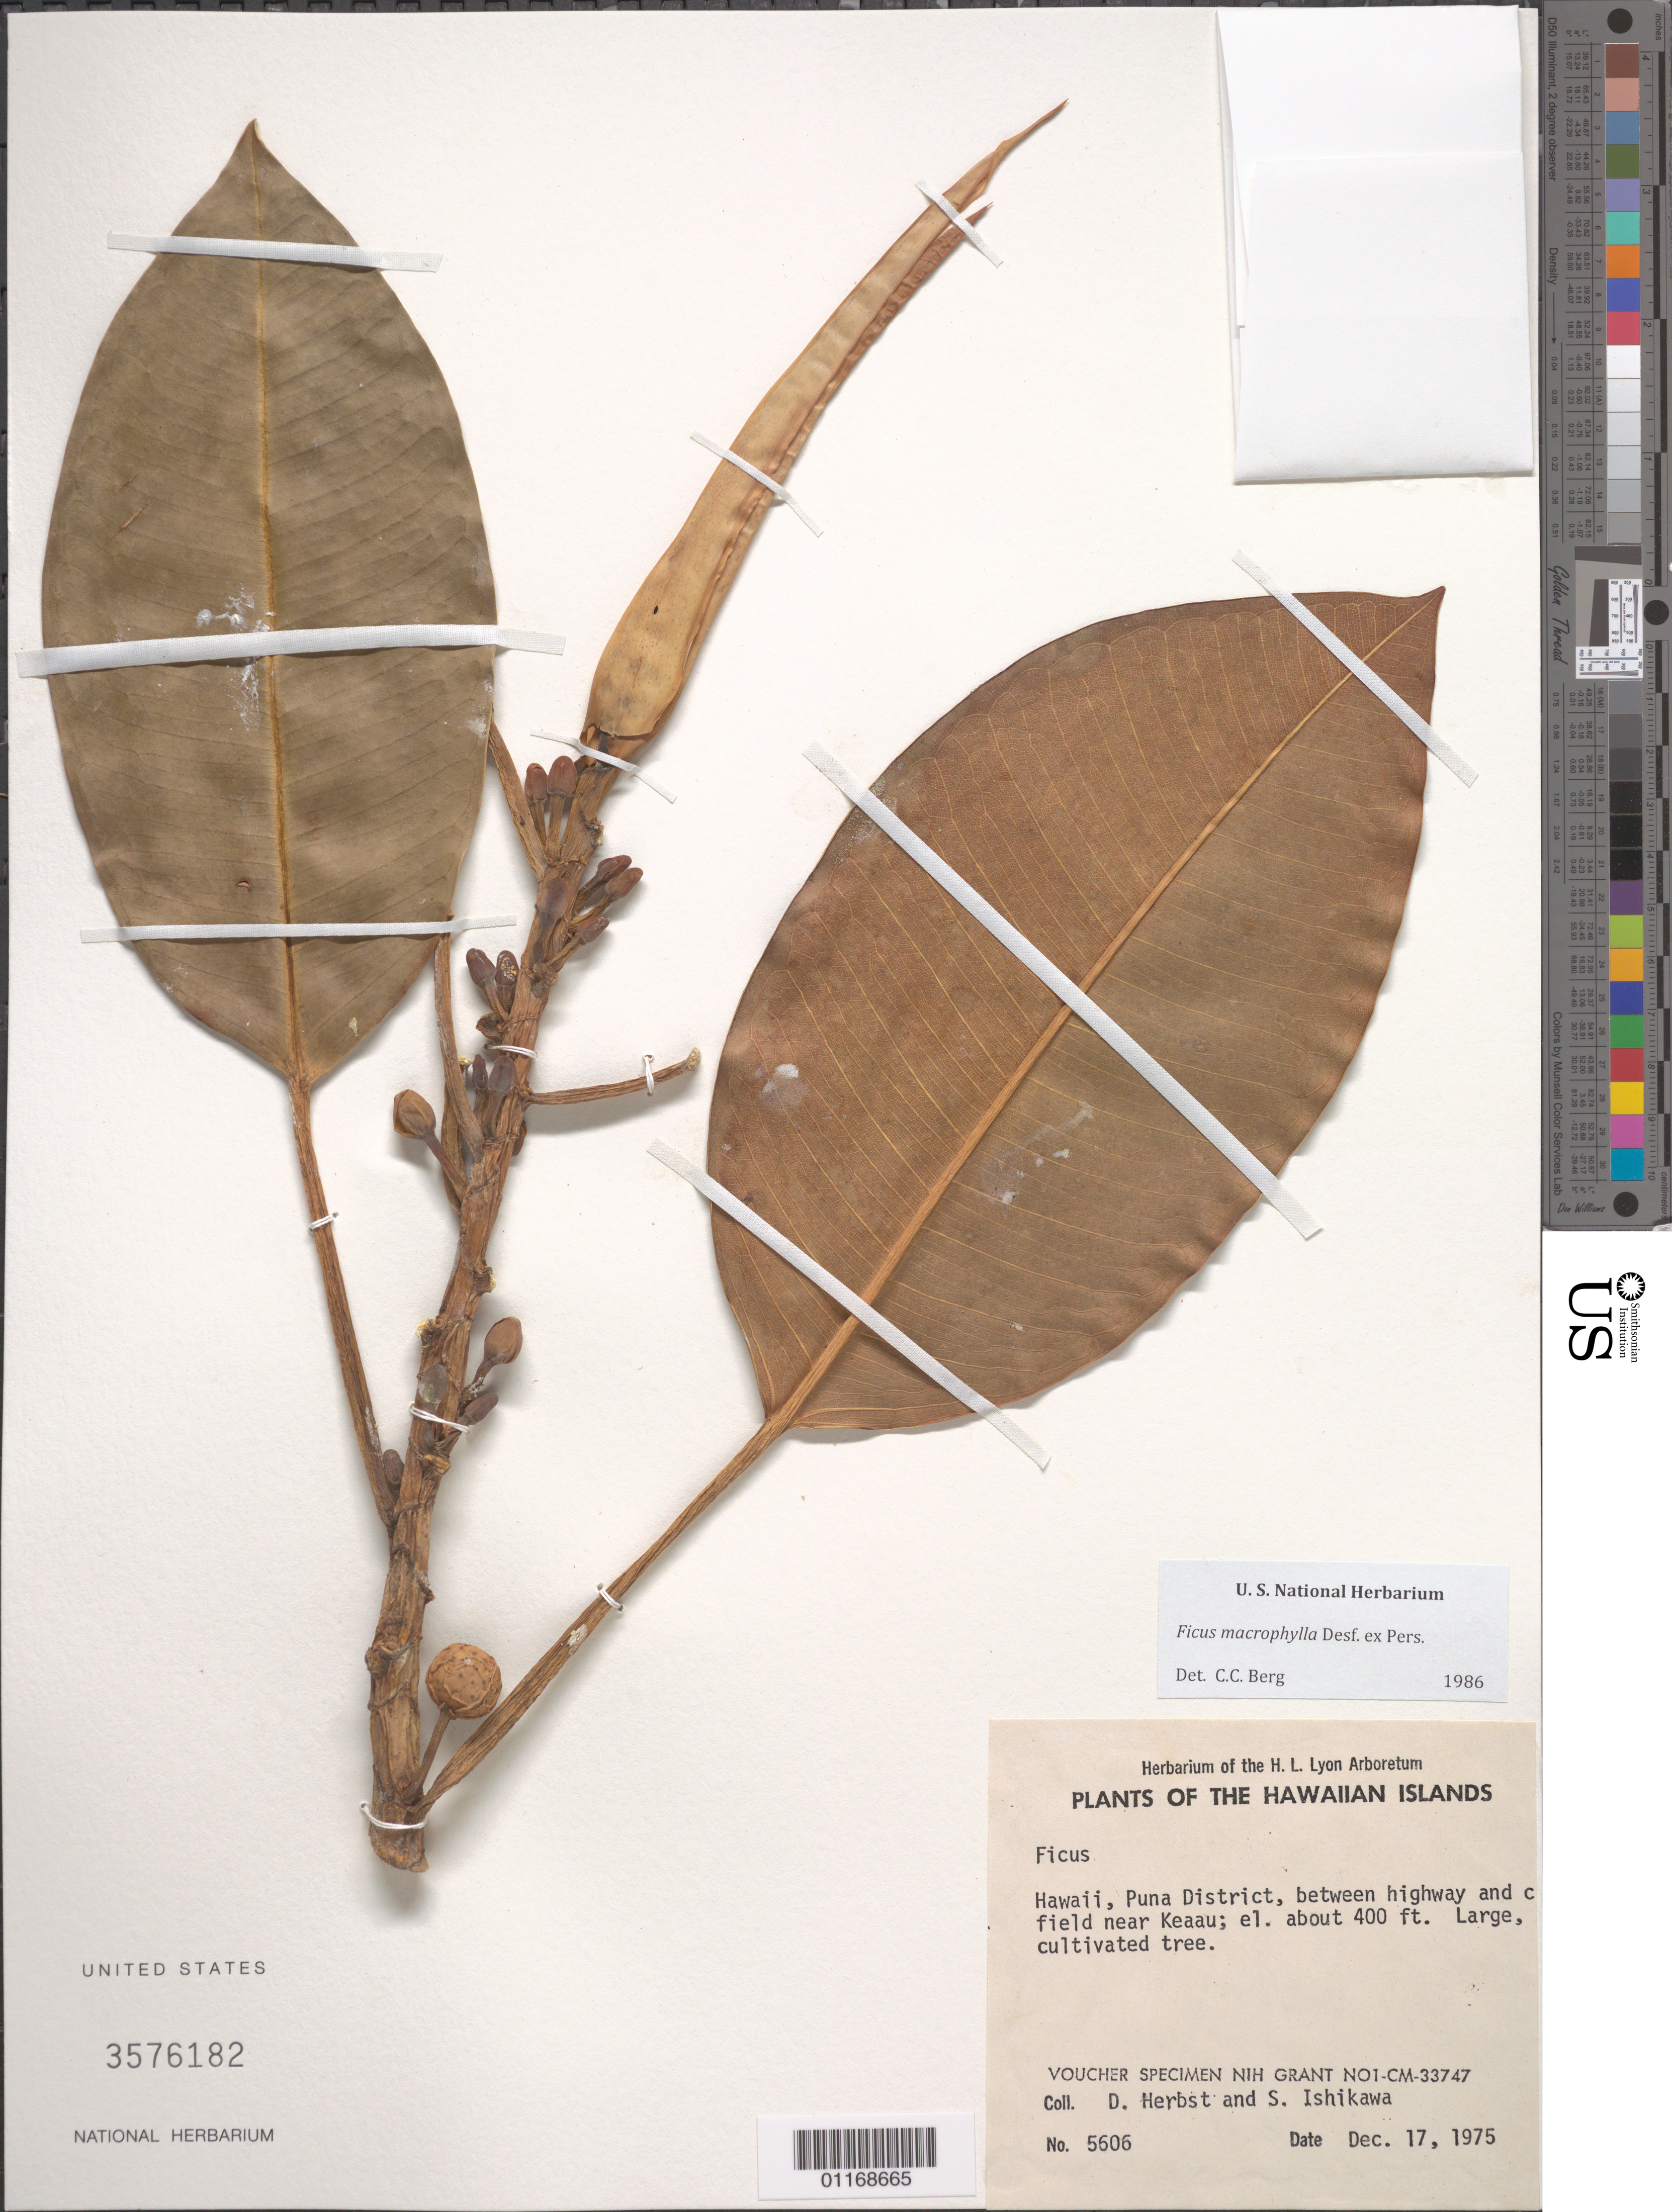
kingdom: Plantae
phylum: Tracheophyta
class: Magnoliopsida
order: Rosales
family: Moraceae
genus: Ficus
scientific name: Ficus macrophylla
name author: Pers.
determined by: Berg, C. C.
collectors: D. R. Herbst & S. Ishikawa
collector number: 5606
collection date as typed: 17 Dec 1975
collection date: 1975-12-17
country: United States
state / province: Hawaii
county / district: Hawaii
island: Hawaii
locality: Puna District, between highway and c field near Keaau.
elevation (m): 122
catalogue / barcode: US 3576182